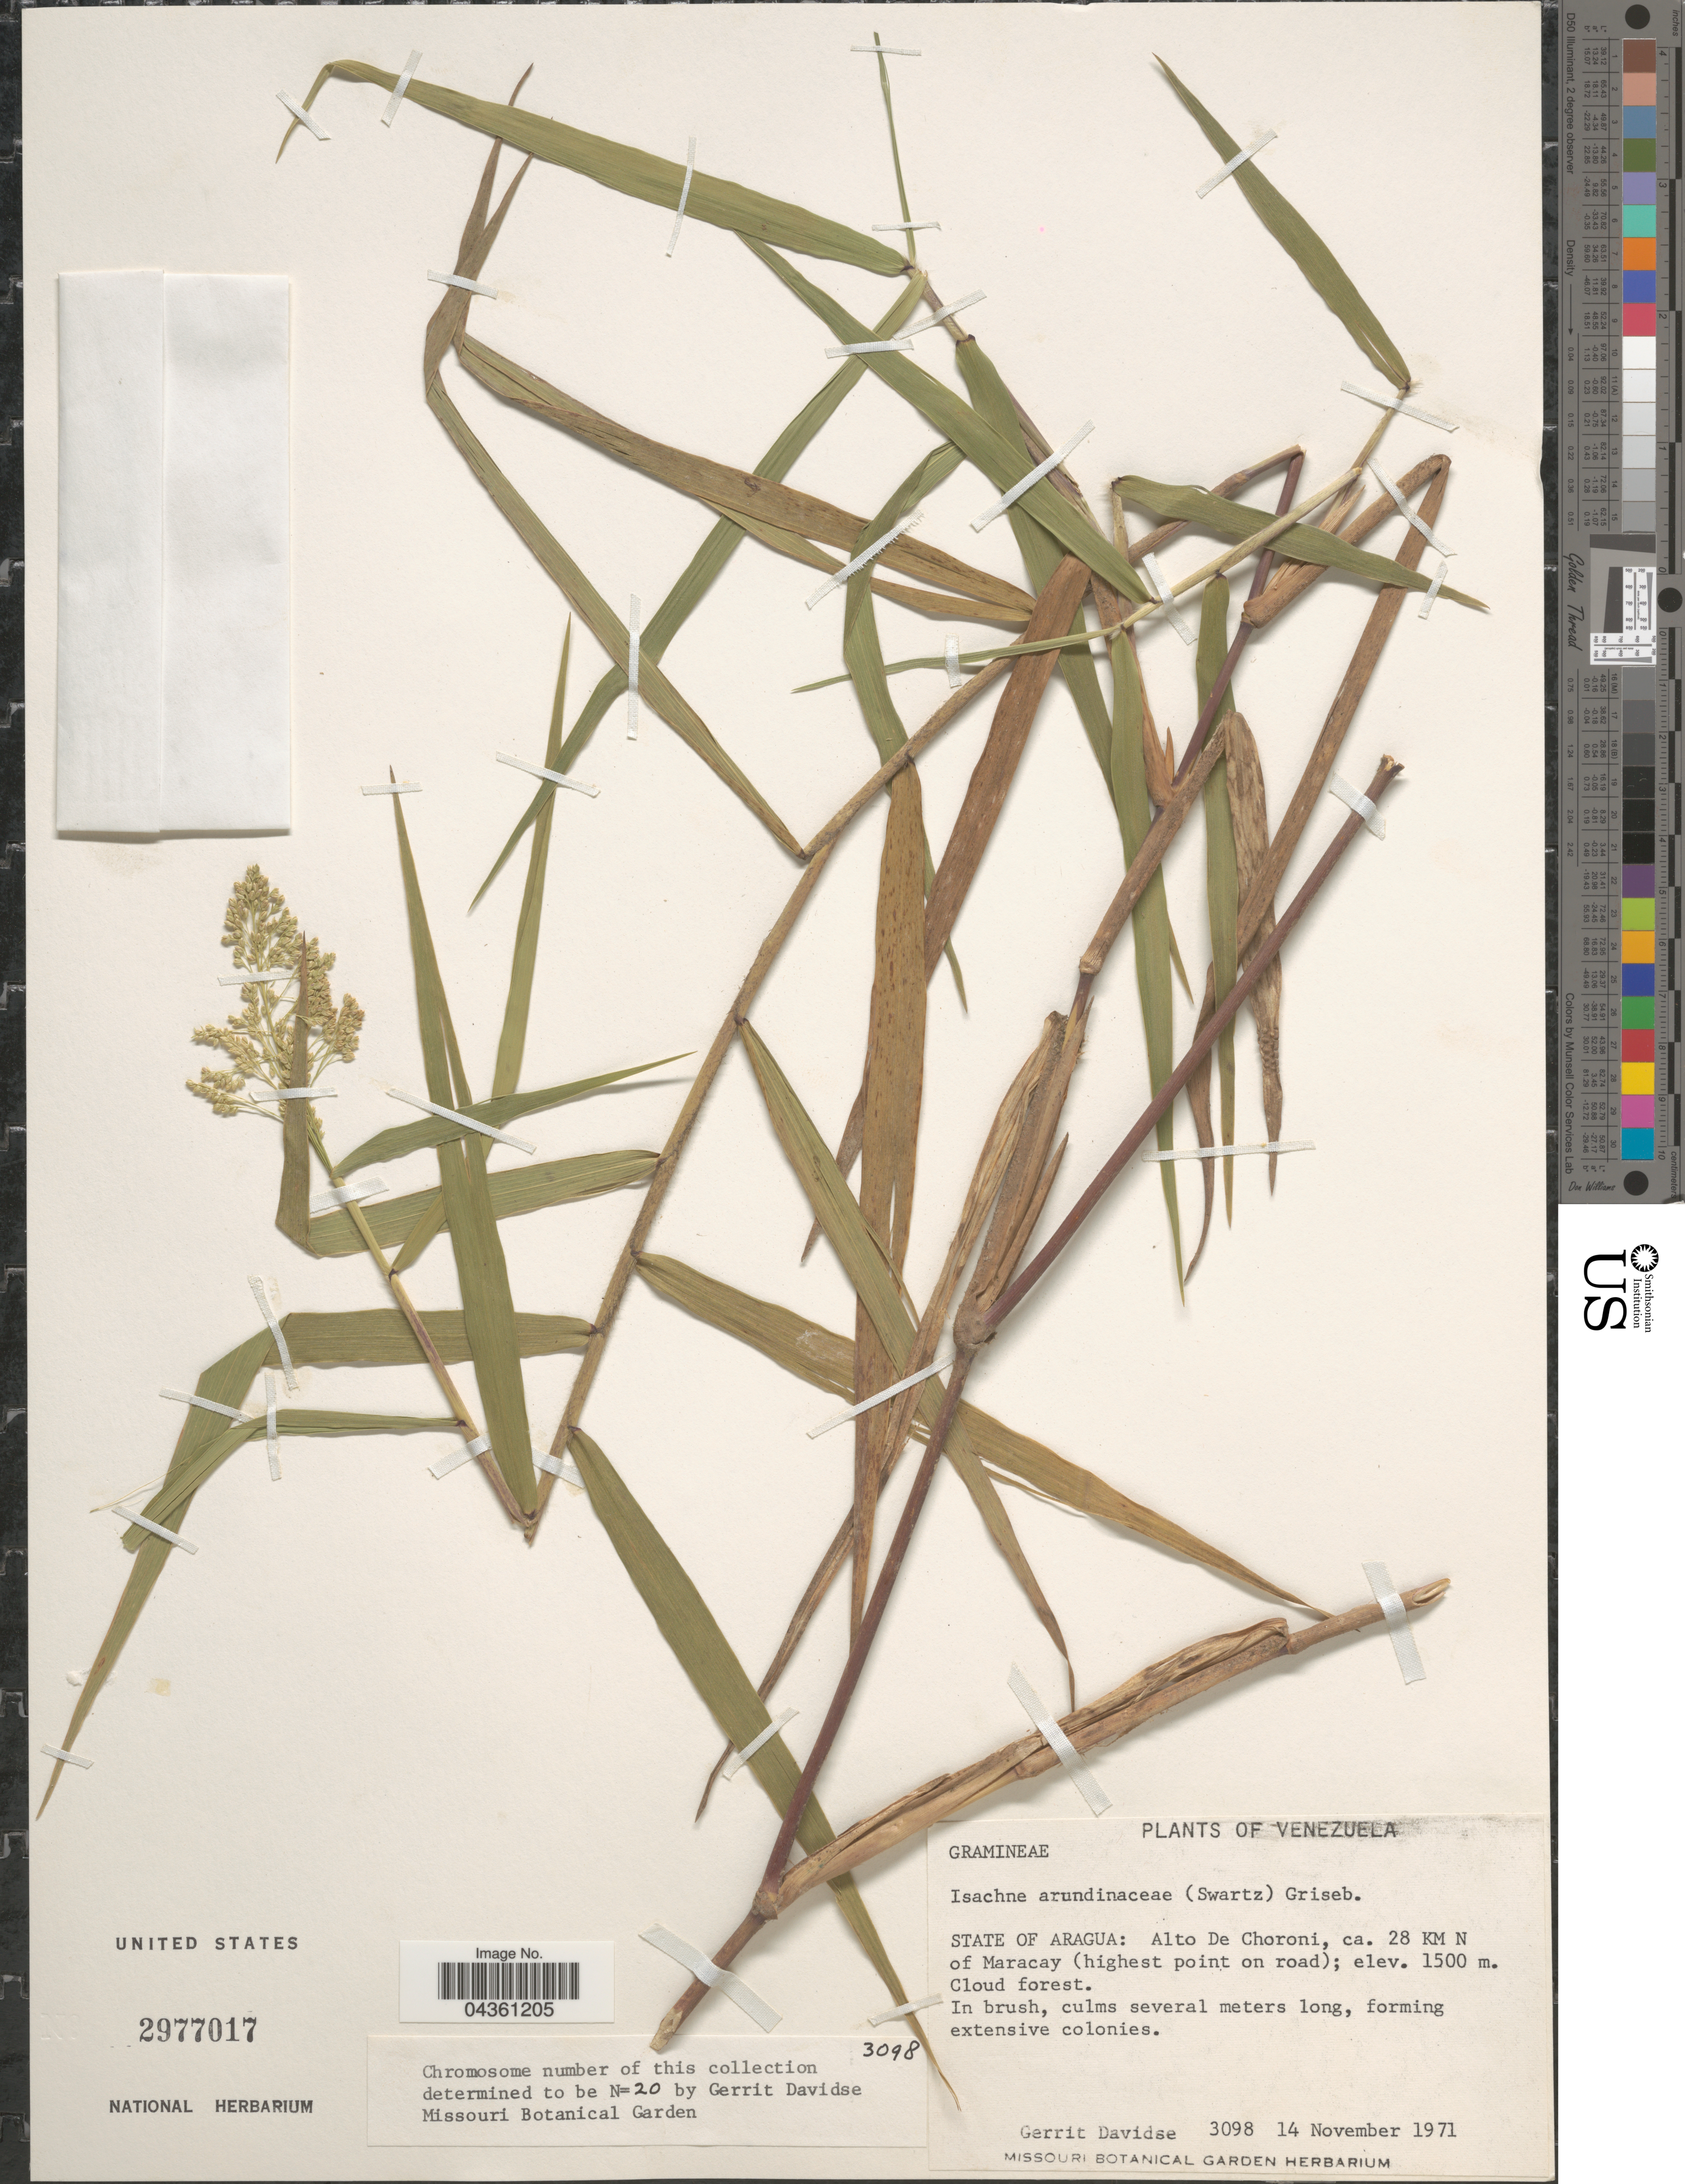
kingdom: Plantae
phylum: Tracheophyta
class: Liliopsida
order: Poales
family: Poaceae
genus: Isachne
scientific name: Isachne arundinacea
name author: (Sw.) Griseb.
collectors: G. Davidse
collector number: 3098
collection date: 1971-11-14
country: Venezuela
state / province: Aragua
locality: Alto De Choroni, ca. 28 KM N of Maracay (highest point on road). Cloud forest.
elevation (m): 1500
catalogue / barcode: US 2977017